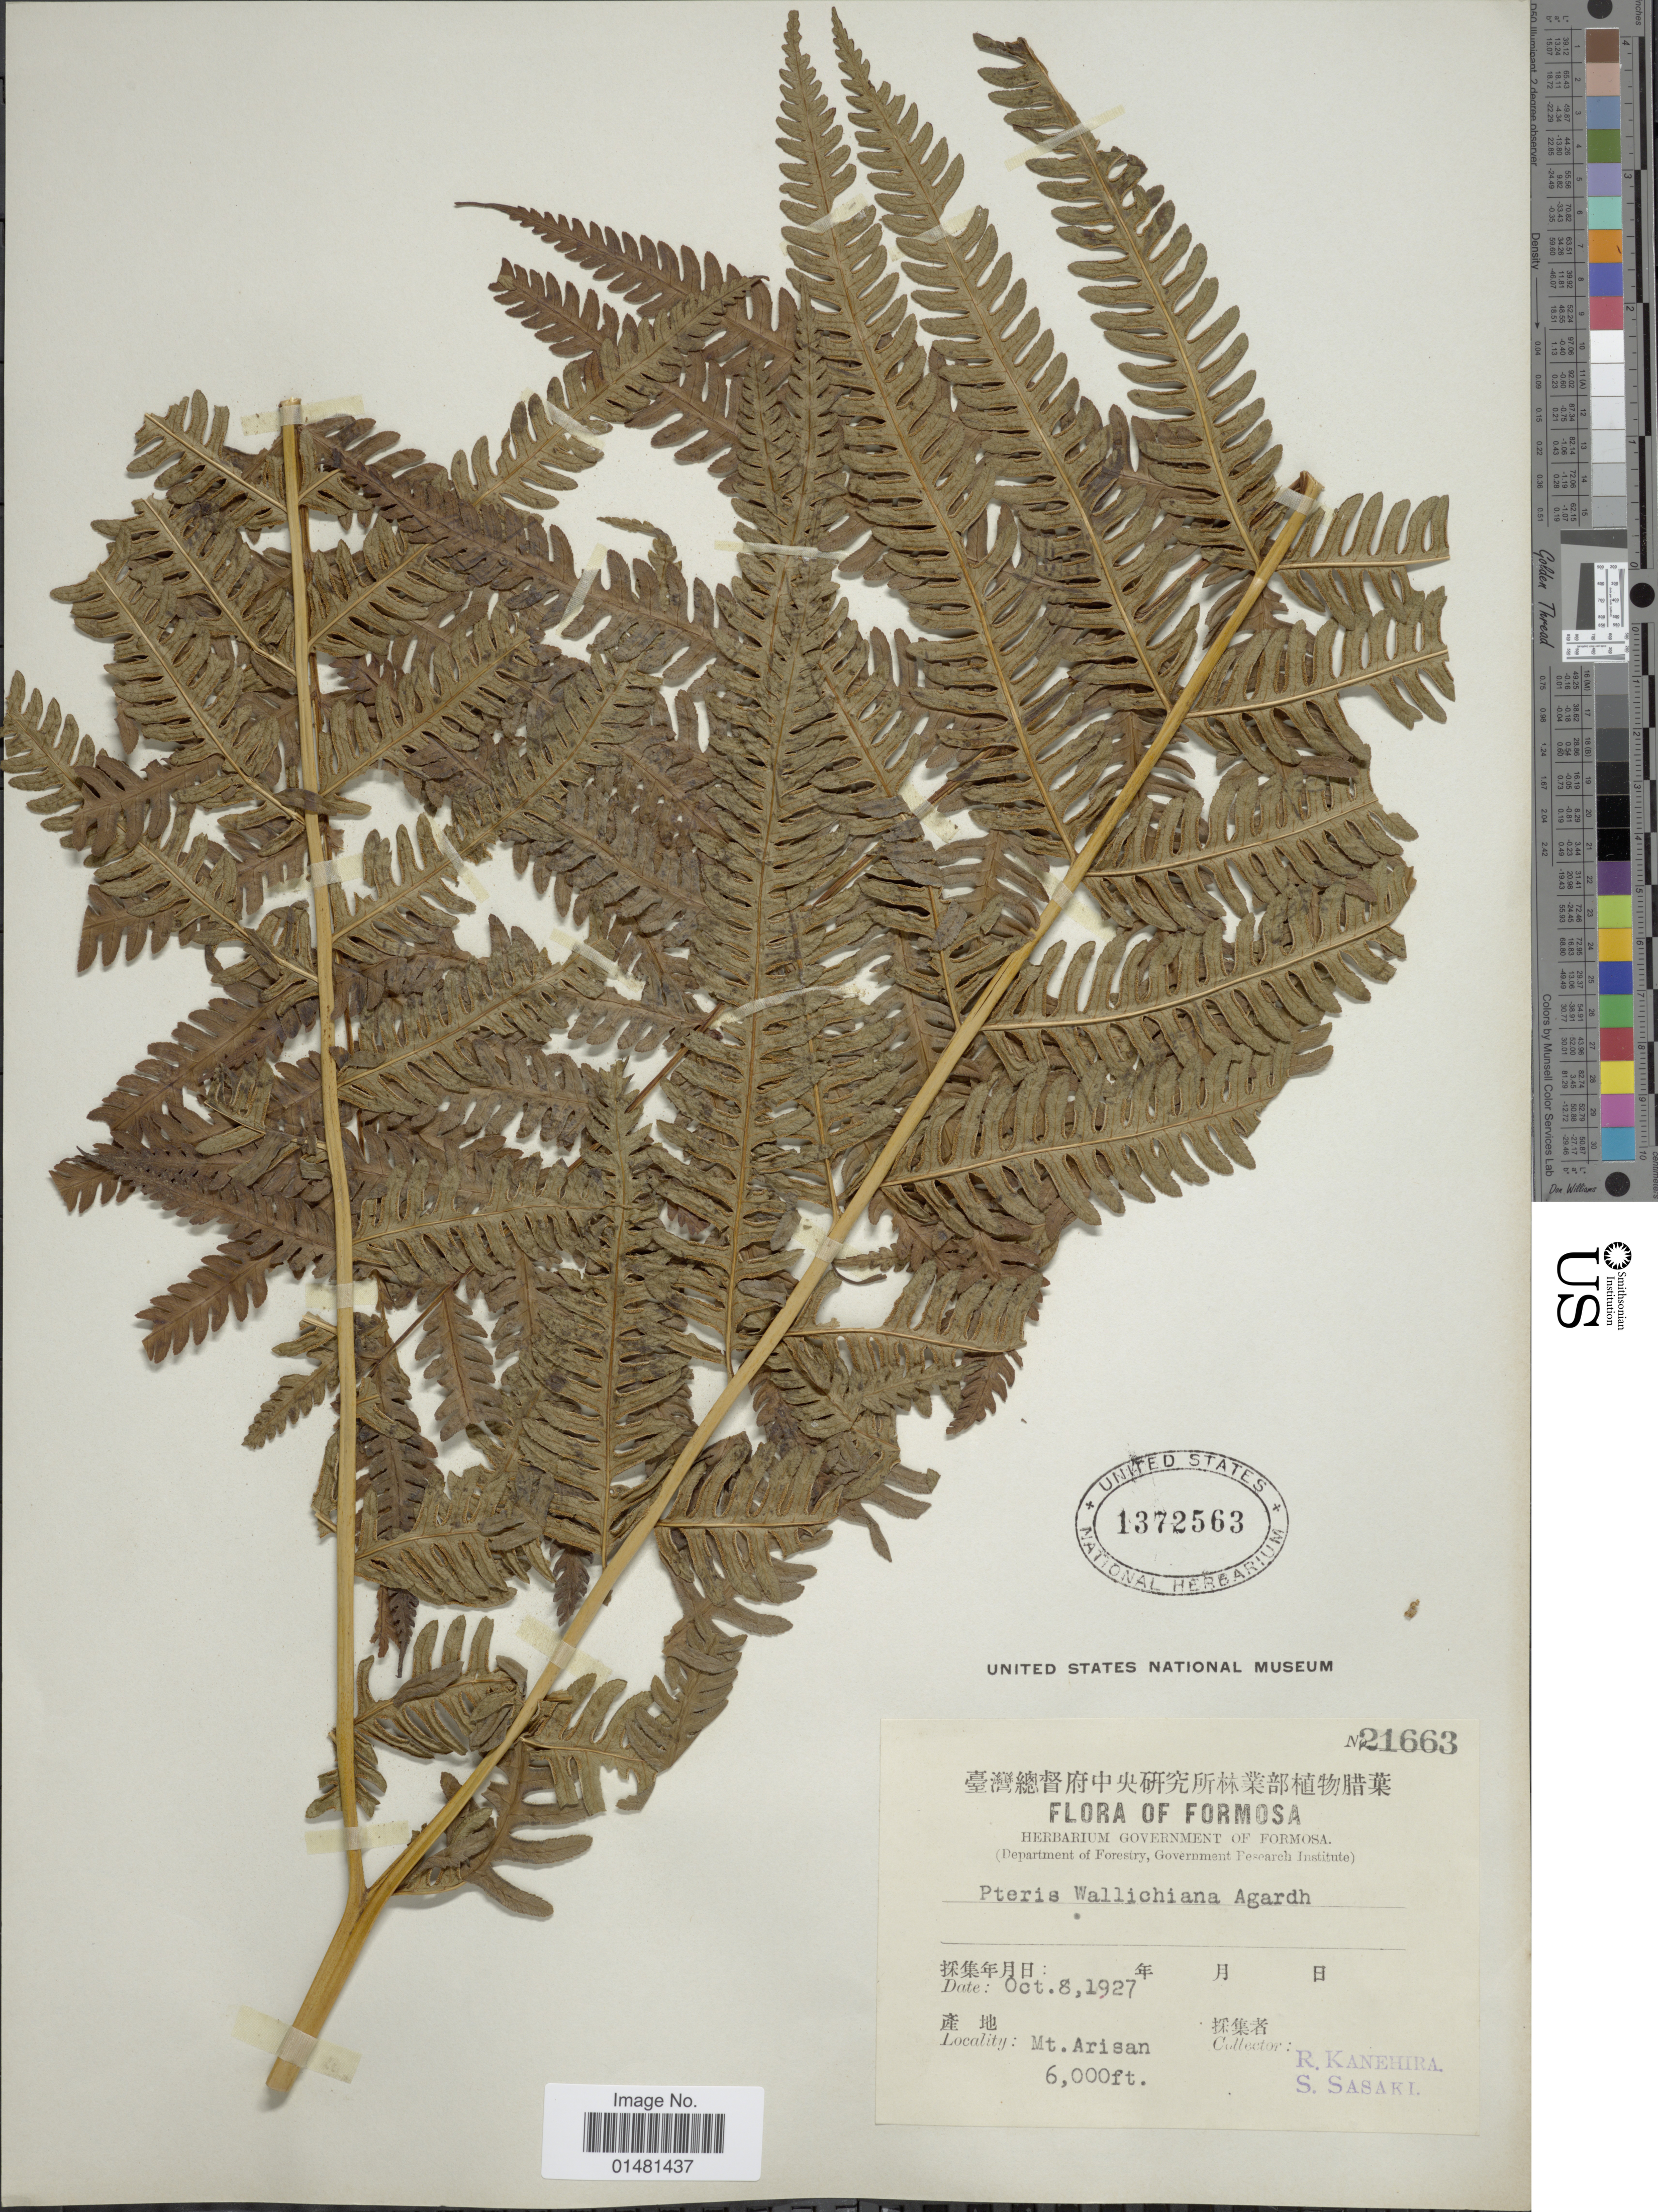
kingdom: Plantae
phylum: Tracheophyta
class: Polypodiopsida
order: Polypodiales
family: Pteridaceae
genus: Pteris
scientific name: Pteris wallichiana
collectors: R. Kanehira & S. Sasaki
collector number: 21663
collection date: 1927-10-08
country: Taiwan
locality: Formosa, Mt Arisan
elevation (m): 1829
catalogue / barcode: US 1372563